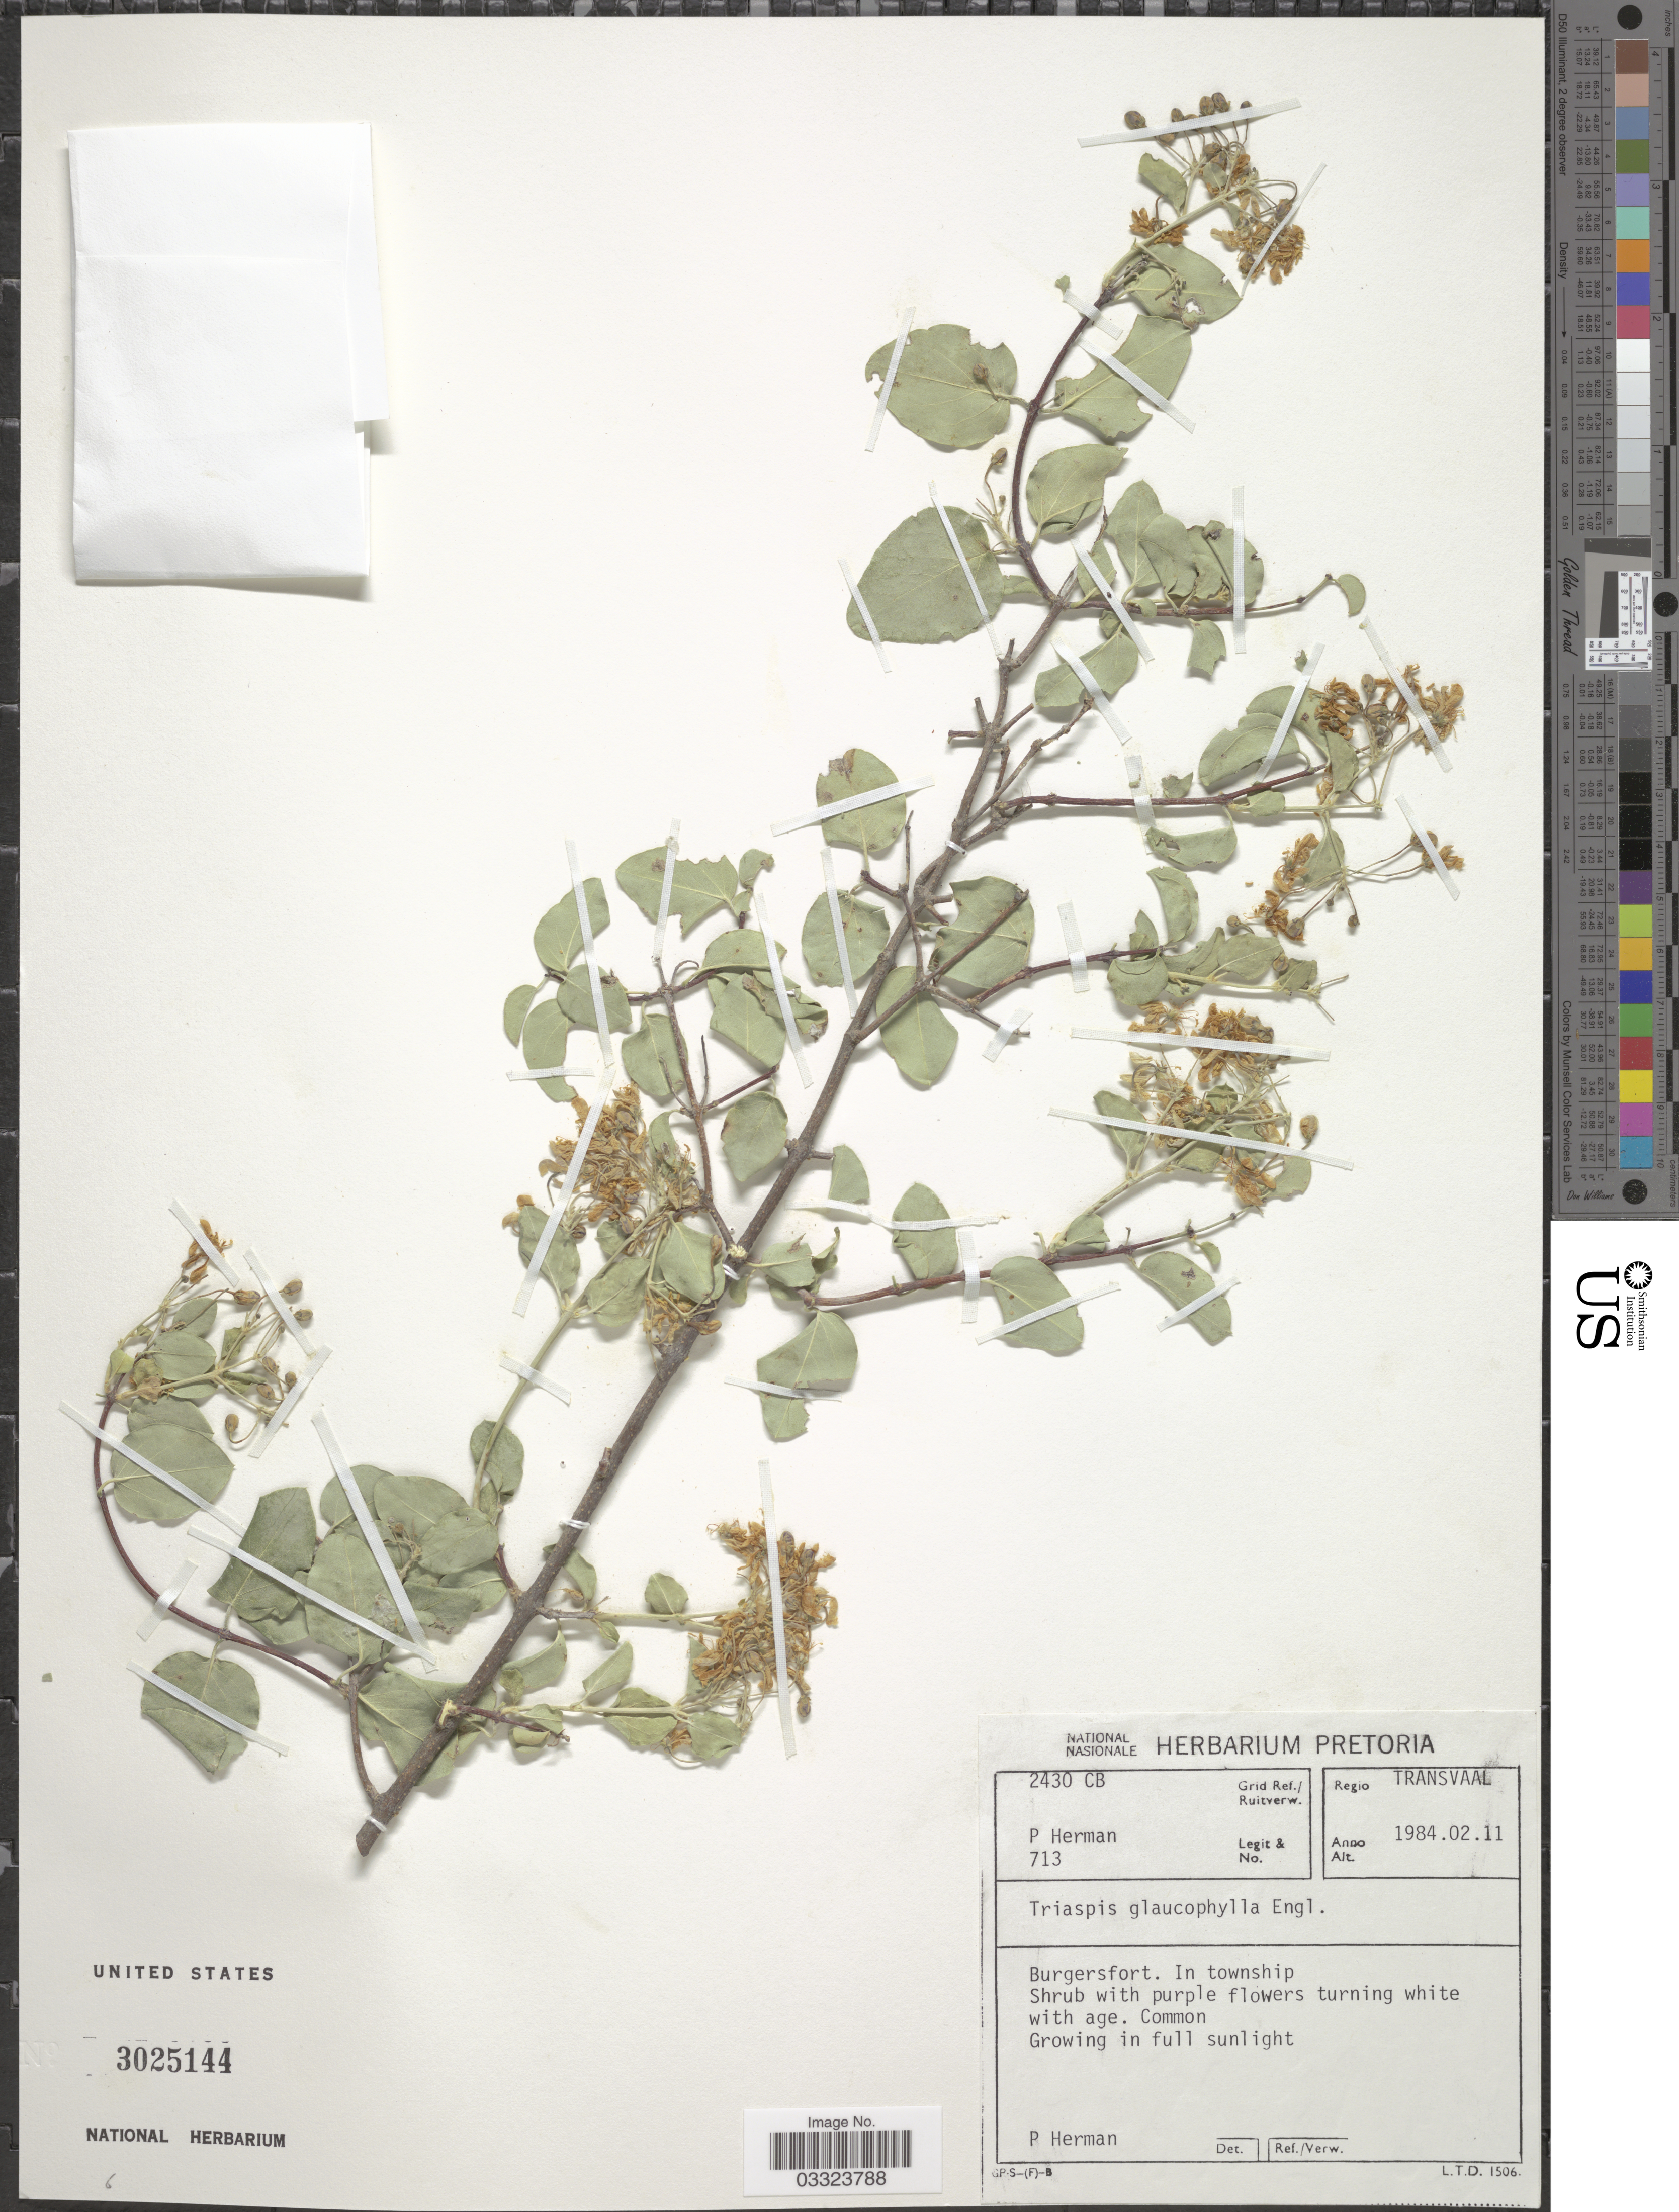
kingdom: Plantae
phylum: Tracheophyta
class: Magnoliopsida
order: Malpighiales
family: Malpighiaceae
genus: Triaspis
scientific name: Triaspis glaucophylla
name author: Engl.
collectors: P. Herman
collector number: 713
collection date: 1984-02-11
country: South Africa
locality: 2430 CB Grid Ref./ Ruitverw. Regio Transvaal. Burgersfort. In township.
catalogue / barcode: US 3025144